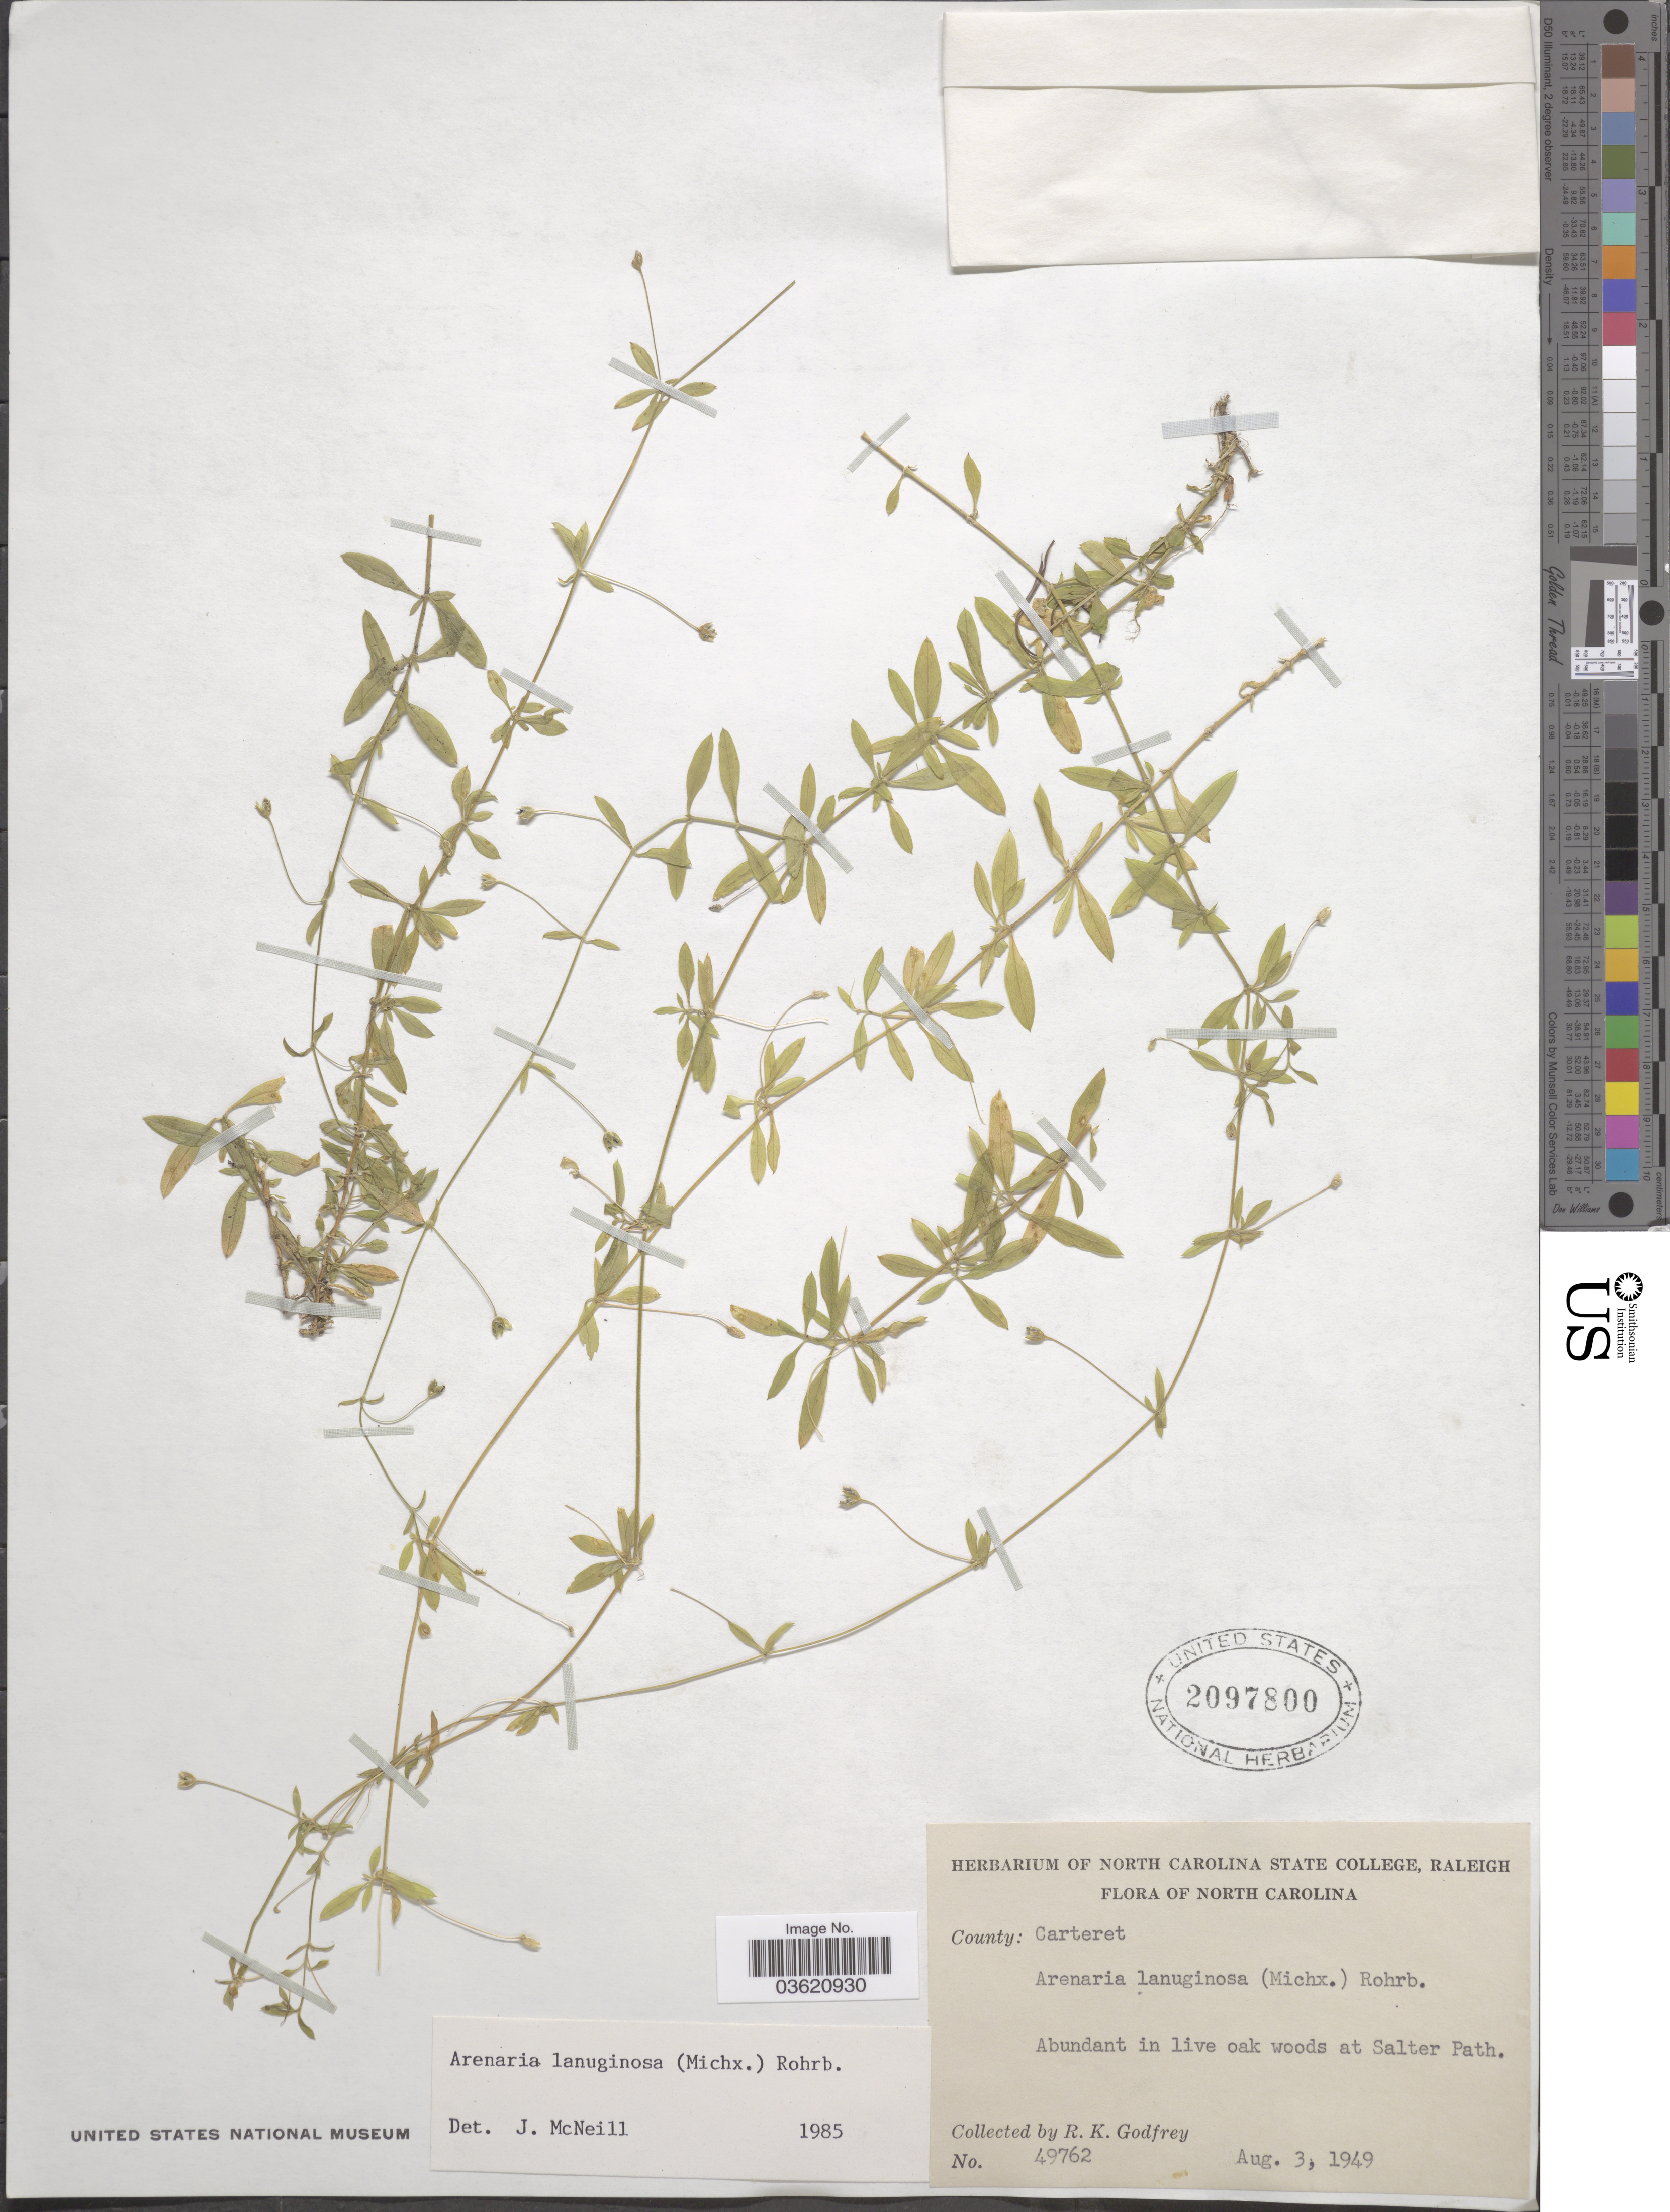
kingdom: Plantae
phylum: Tracheophyta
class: Magnoliopsida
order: Caryophyllales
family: Caryophyllaceae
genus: Arenaria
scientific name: Arenaria lanuginosa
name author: (Michx.) Rohrb.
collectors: R. K. Godfrey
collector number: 49762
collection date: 1949-08-03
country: United States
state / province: North Carolina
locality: County: Carteret. Salter Path.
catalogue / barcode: US 2097800